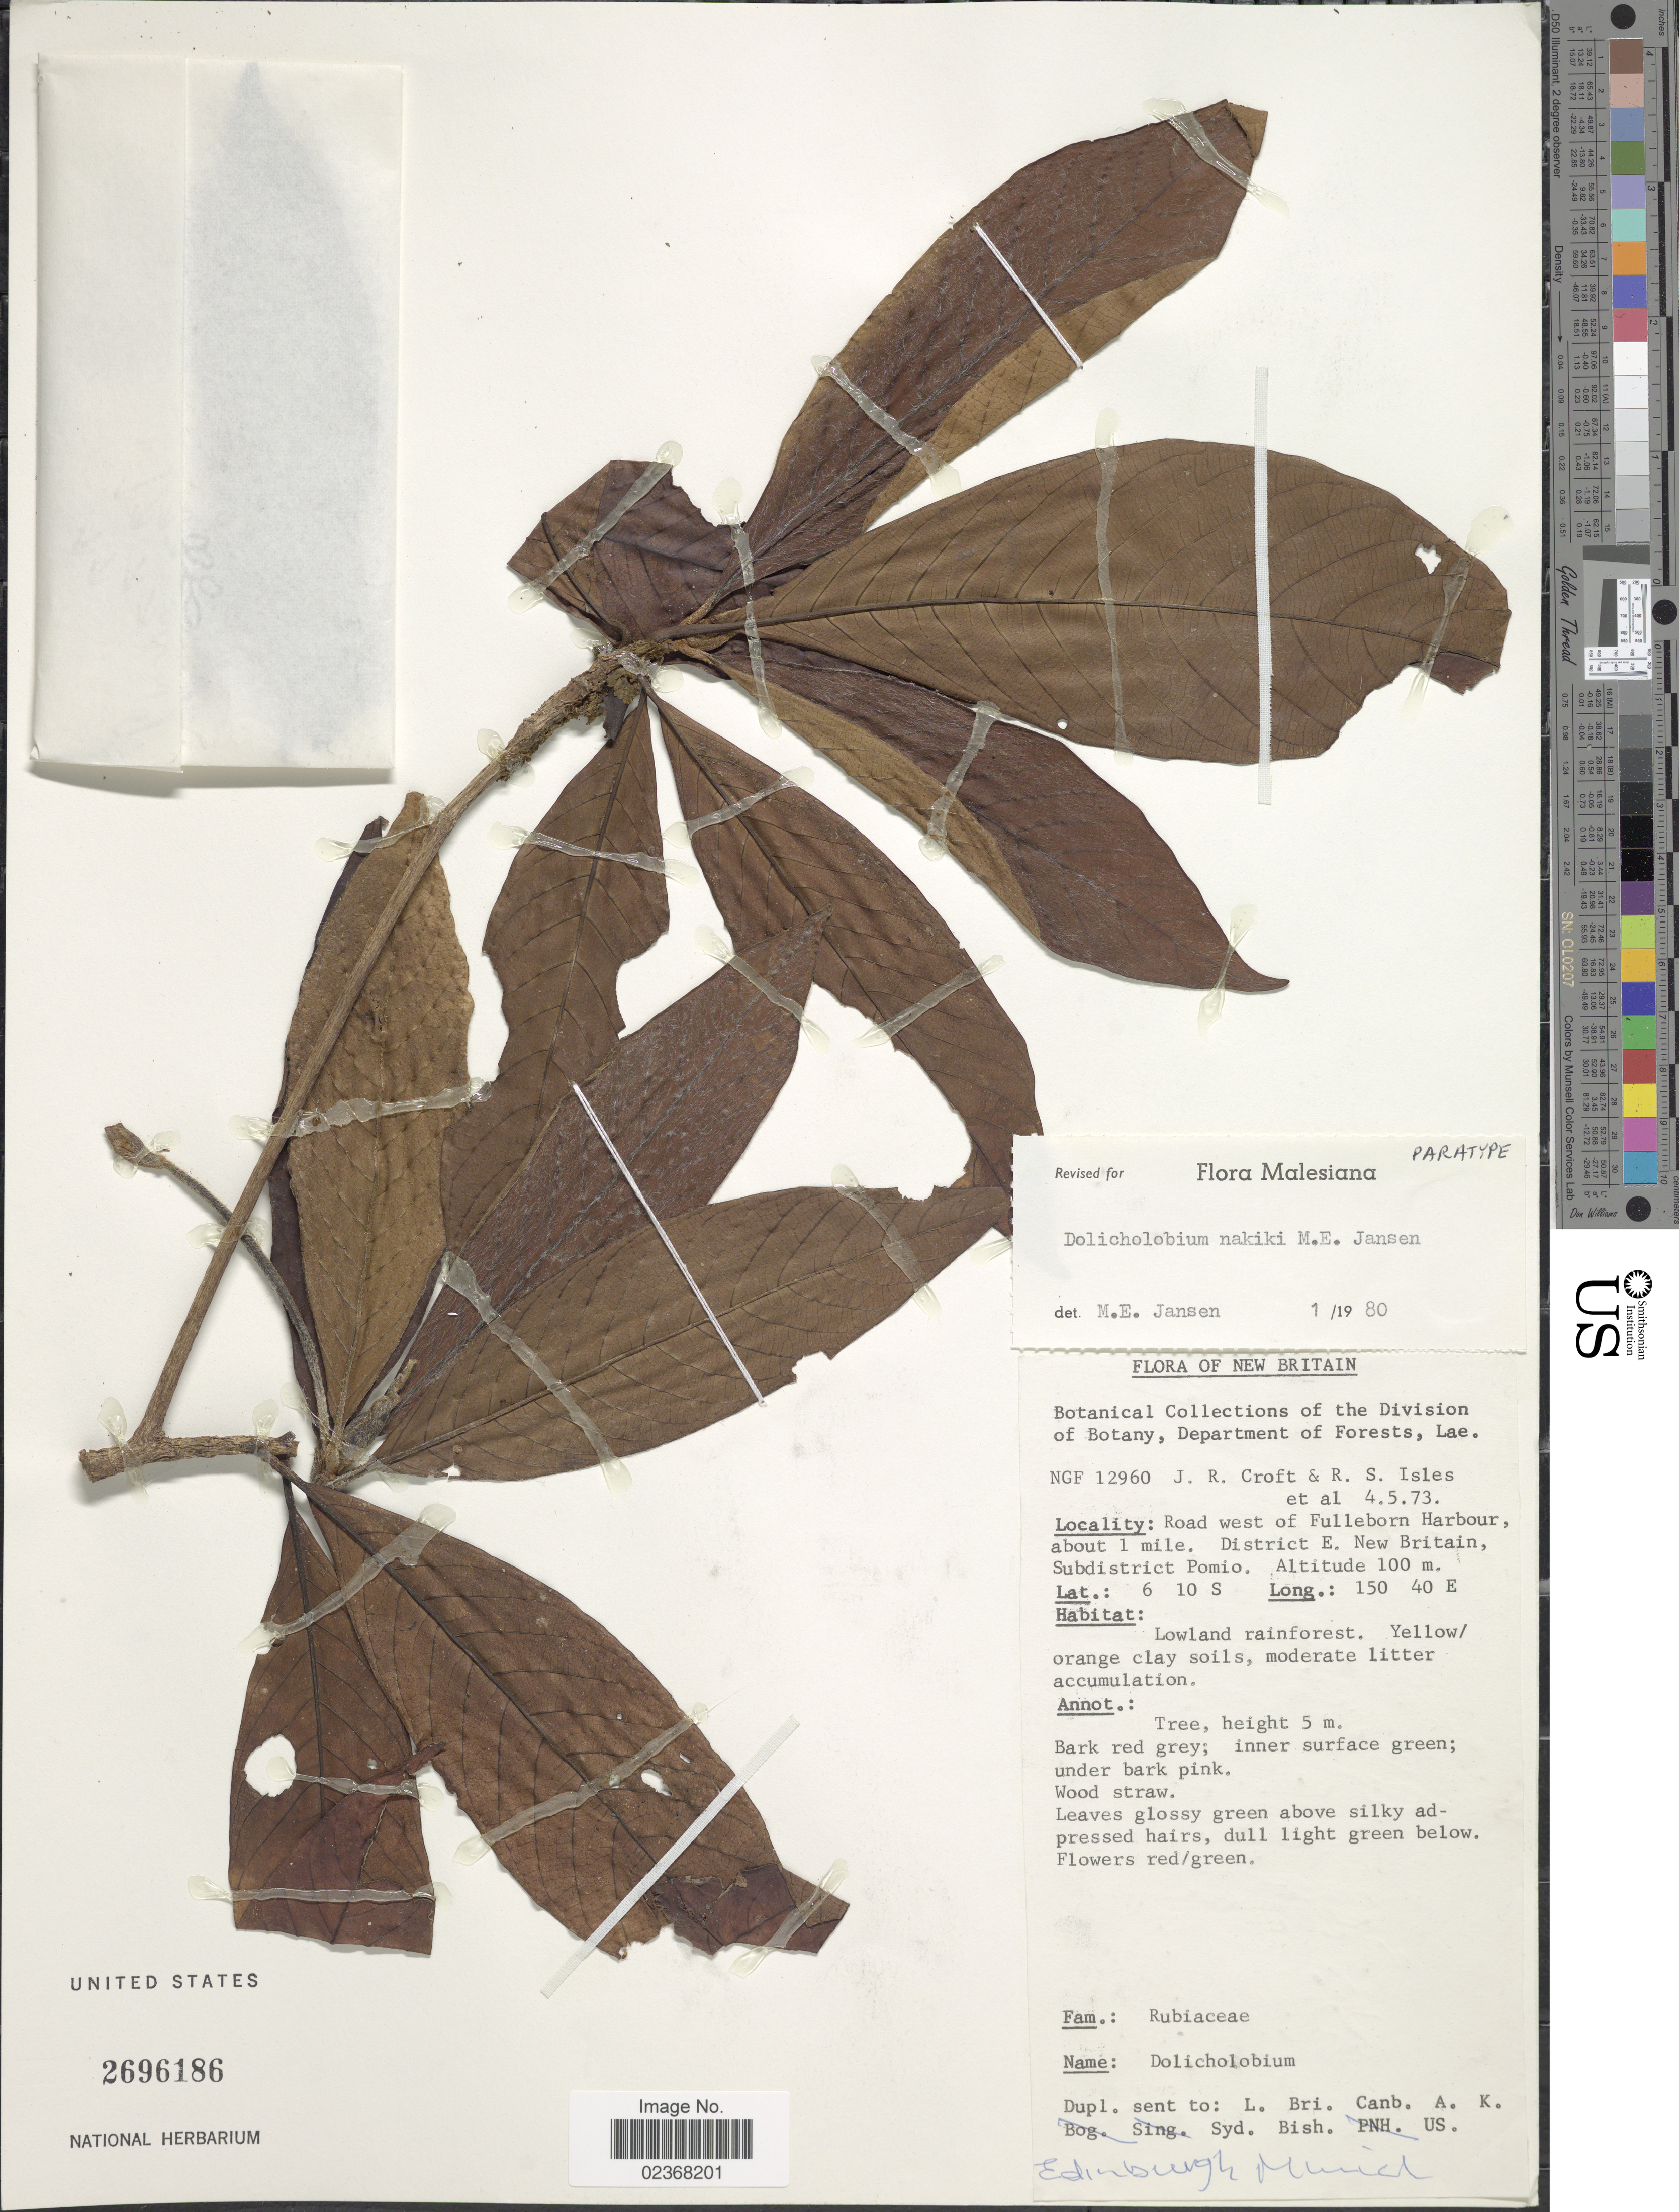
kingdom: Plantae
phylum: Tracheophyta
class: Magnoliopsida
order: Gentianales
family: Rubiaceae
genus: Dolicholobium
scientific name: Dolicholobium nakiki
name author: M. E. Jansen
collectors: J. R. Croft, R. Isles & et al.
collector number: NGF 12960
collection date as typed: Transcribed d/m/y: 4/5/73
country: Papua New Guinea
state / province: East New Britain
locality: New Britain, Road west of Fulleborn Harbour, about 1 mile, District E. New Britain, Subdistrict Pomio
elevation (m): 100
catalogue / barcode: US 2696186